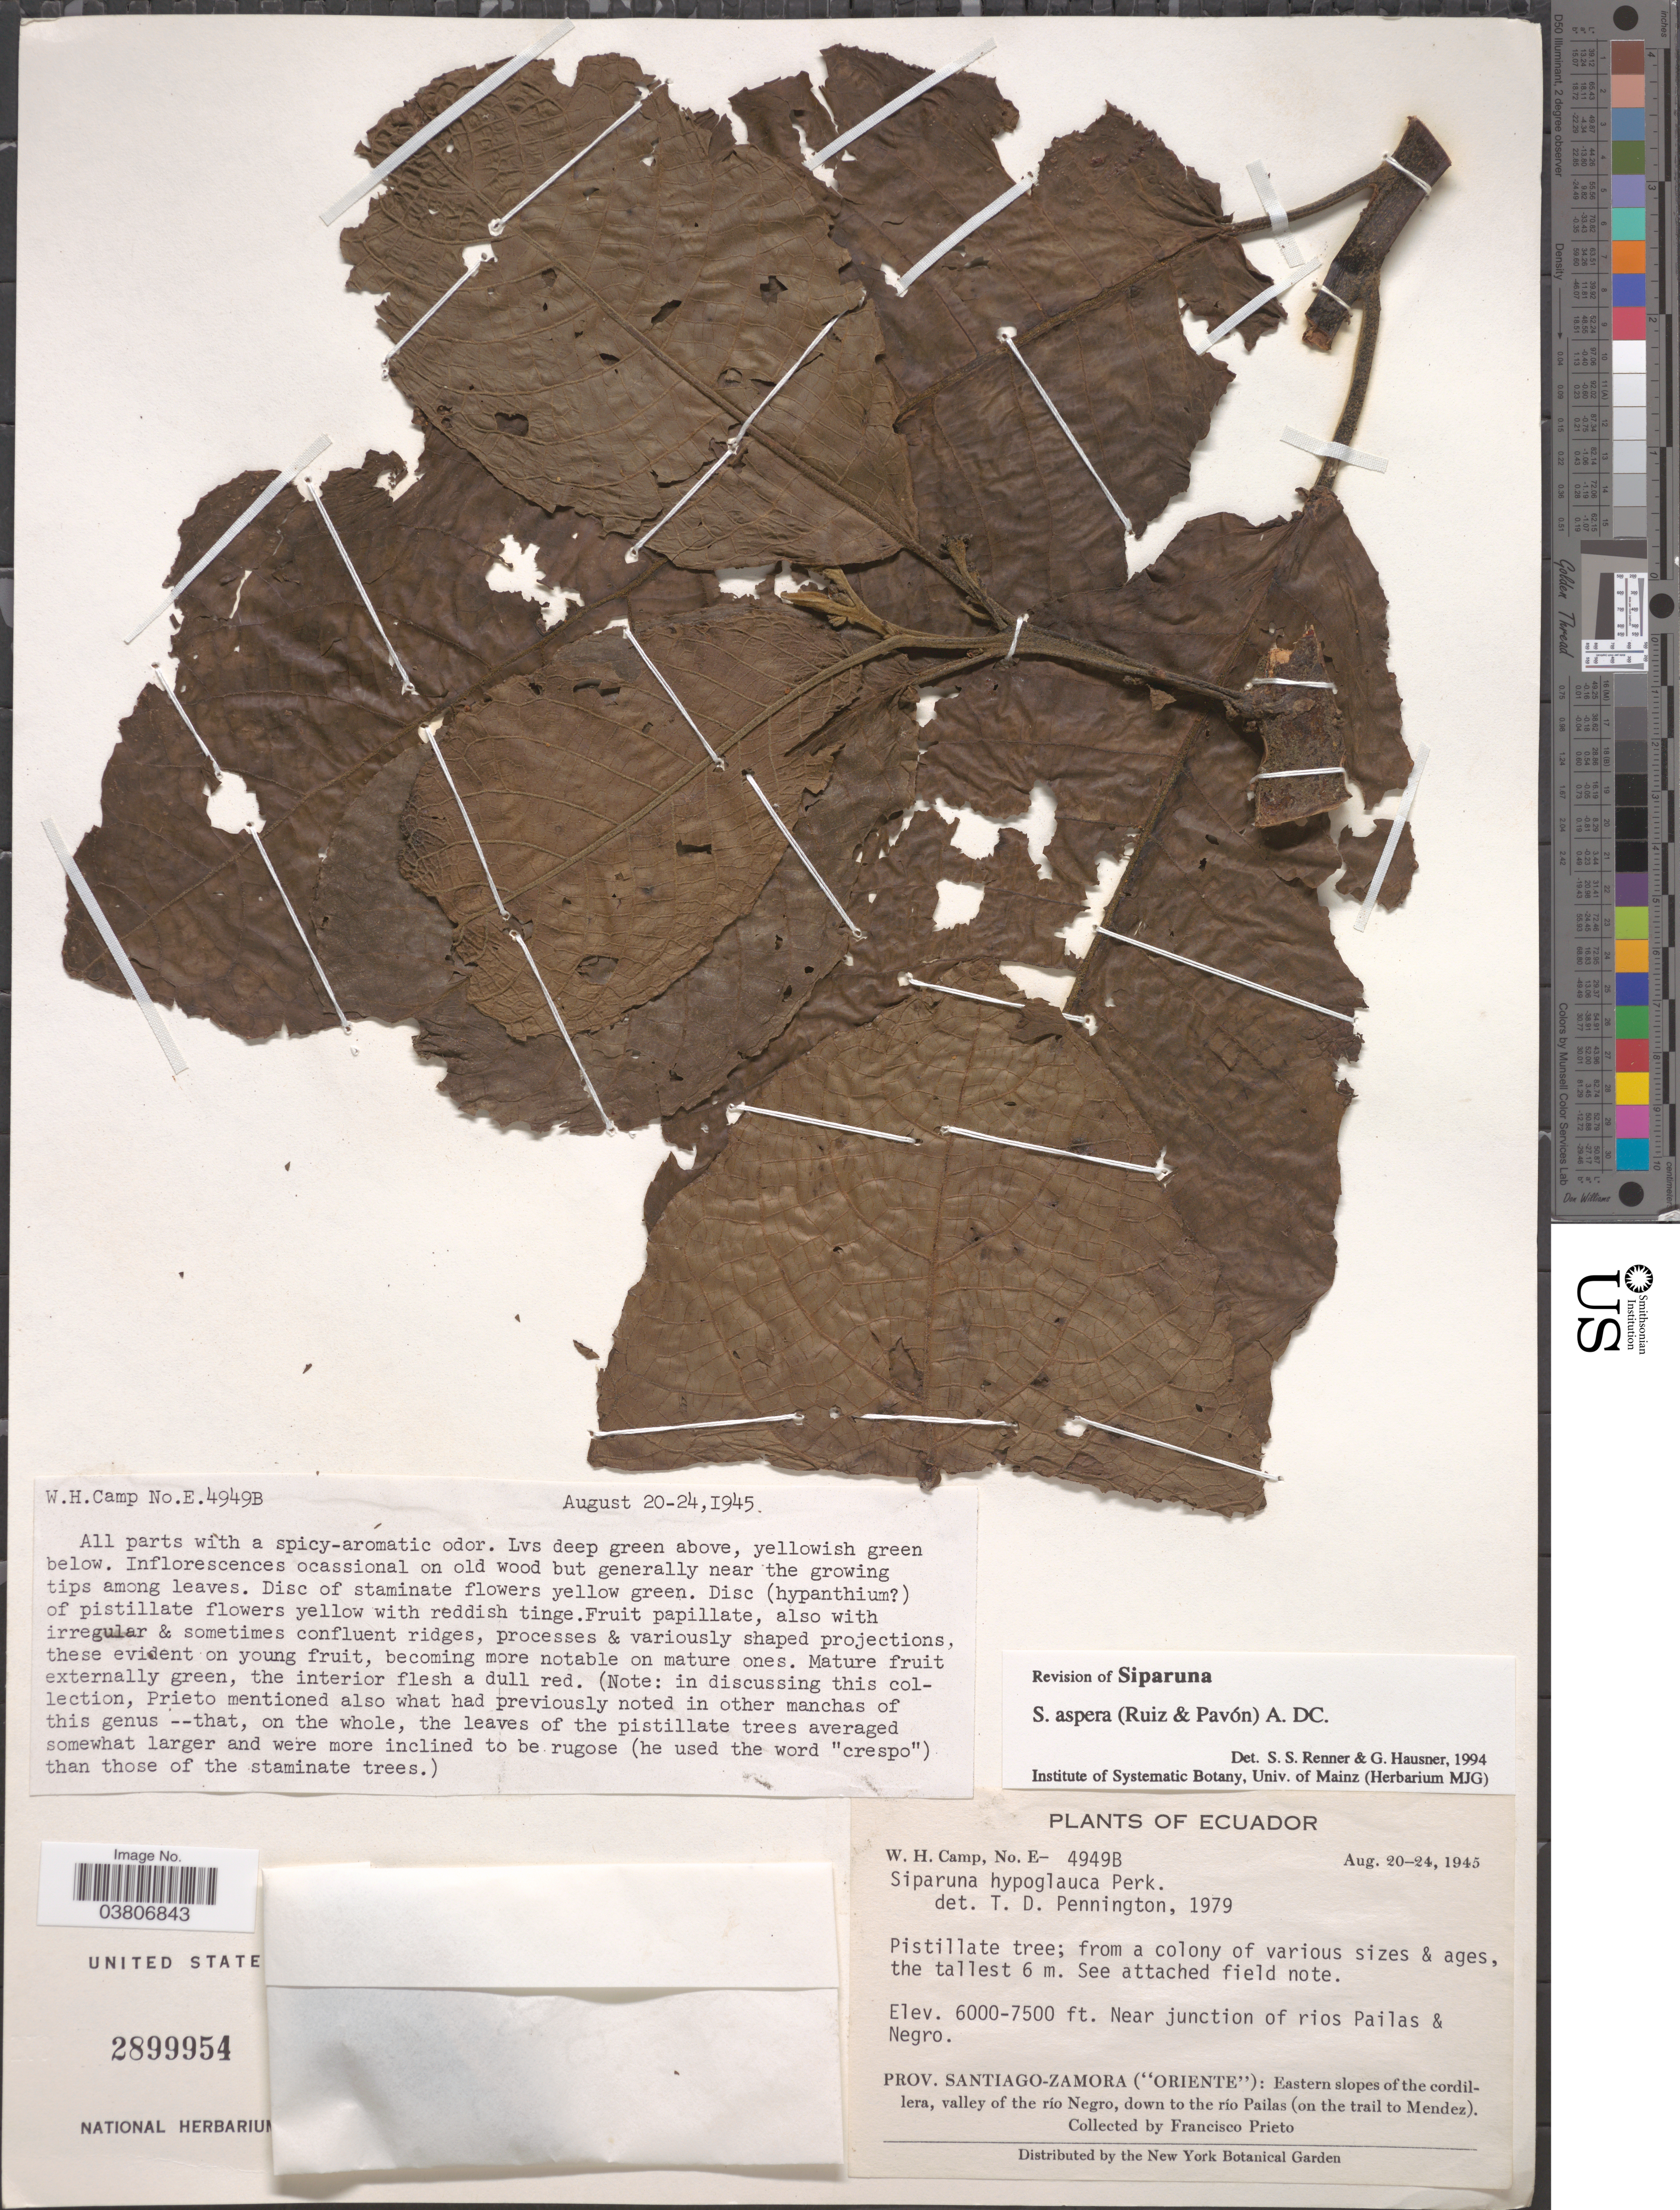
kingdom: Plantae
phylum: Tracheophyta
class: Magnoliopsida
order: Laurales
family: Siparunaceae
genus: Siparuna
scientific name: Siparuna aspera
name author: (Ruiz & Pav.) A. DC.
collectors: F. Prieto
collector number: E-4949B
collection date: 1945-08-20/1945-08-24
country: Ecuador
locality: Near junction of rios Pailas & Negro. Prov. Santiago-Zamora ("Oriente"): Eastern slopes of the cordillera, valley of the río Negro, down to the río Pailas (on the trail to Mendez).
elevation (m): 1829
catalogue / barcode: US 2899954